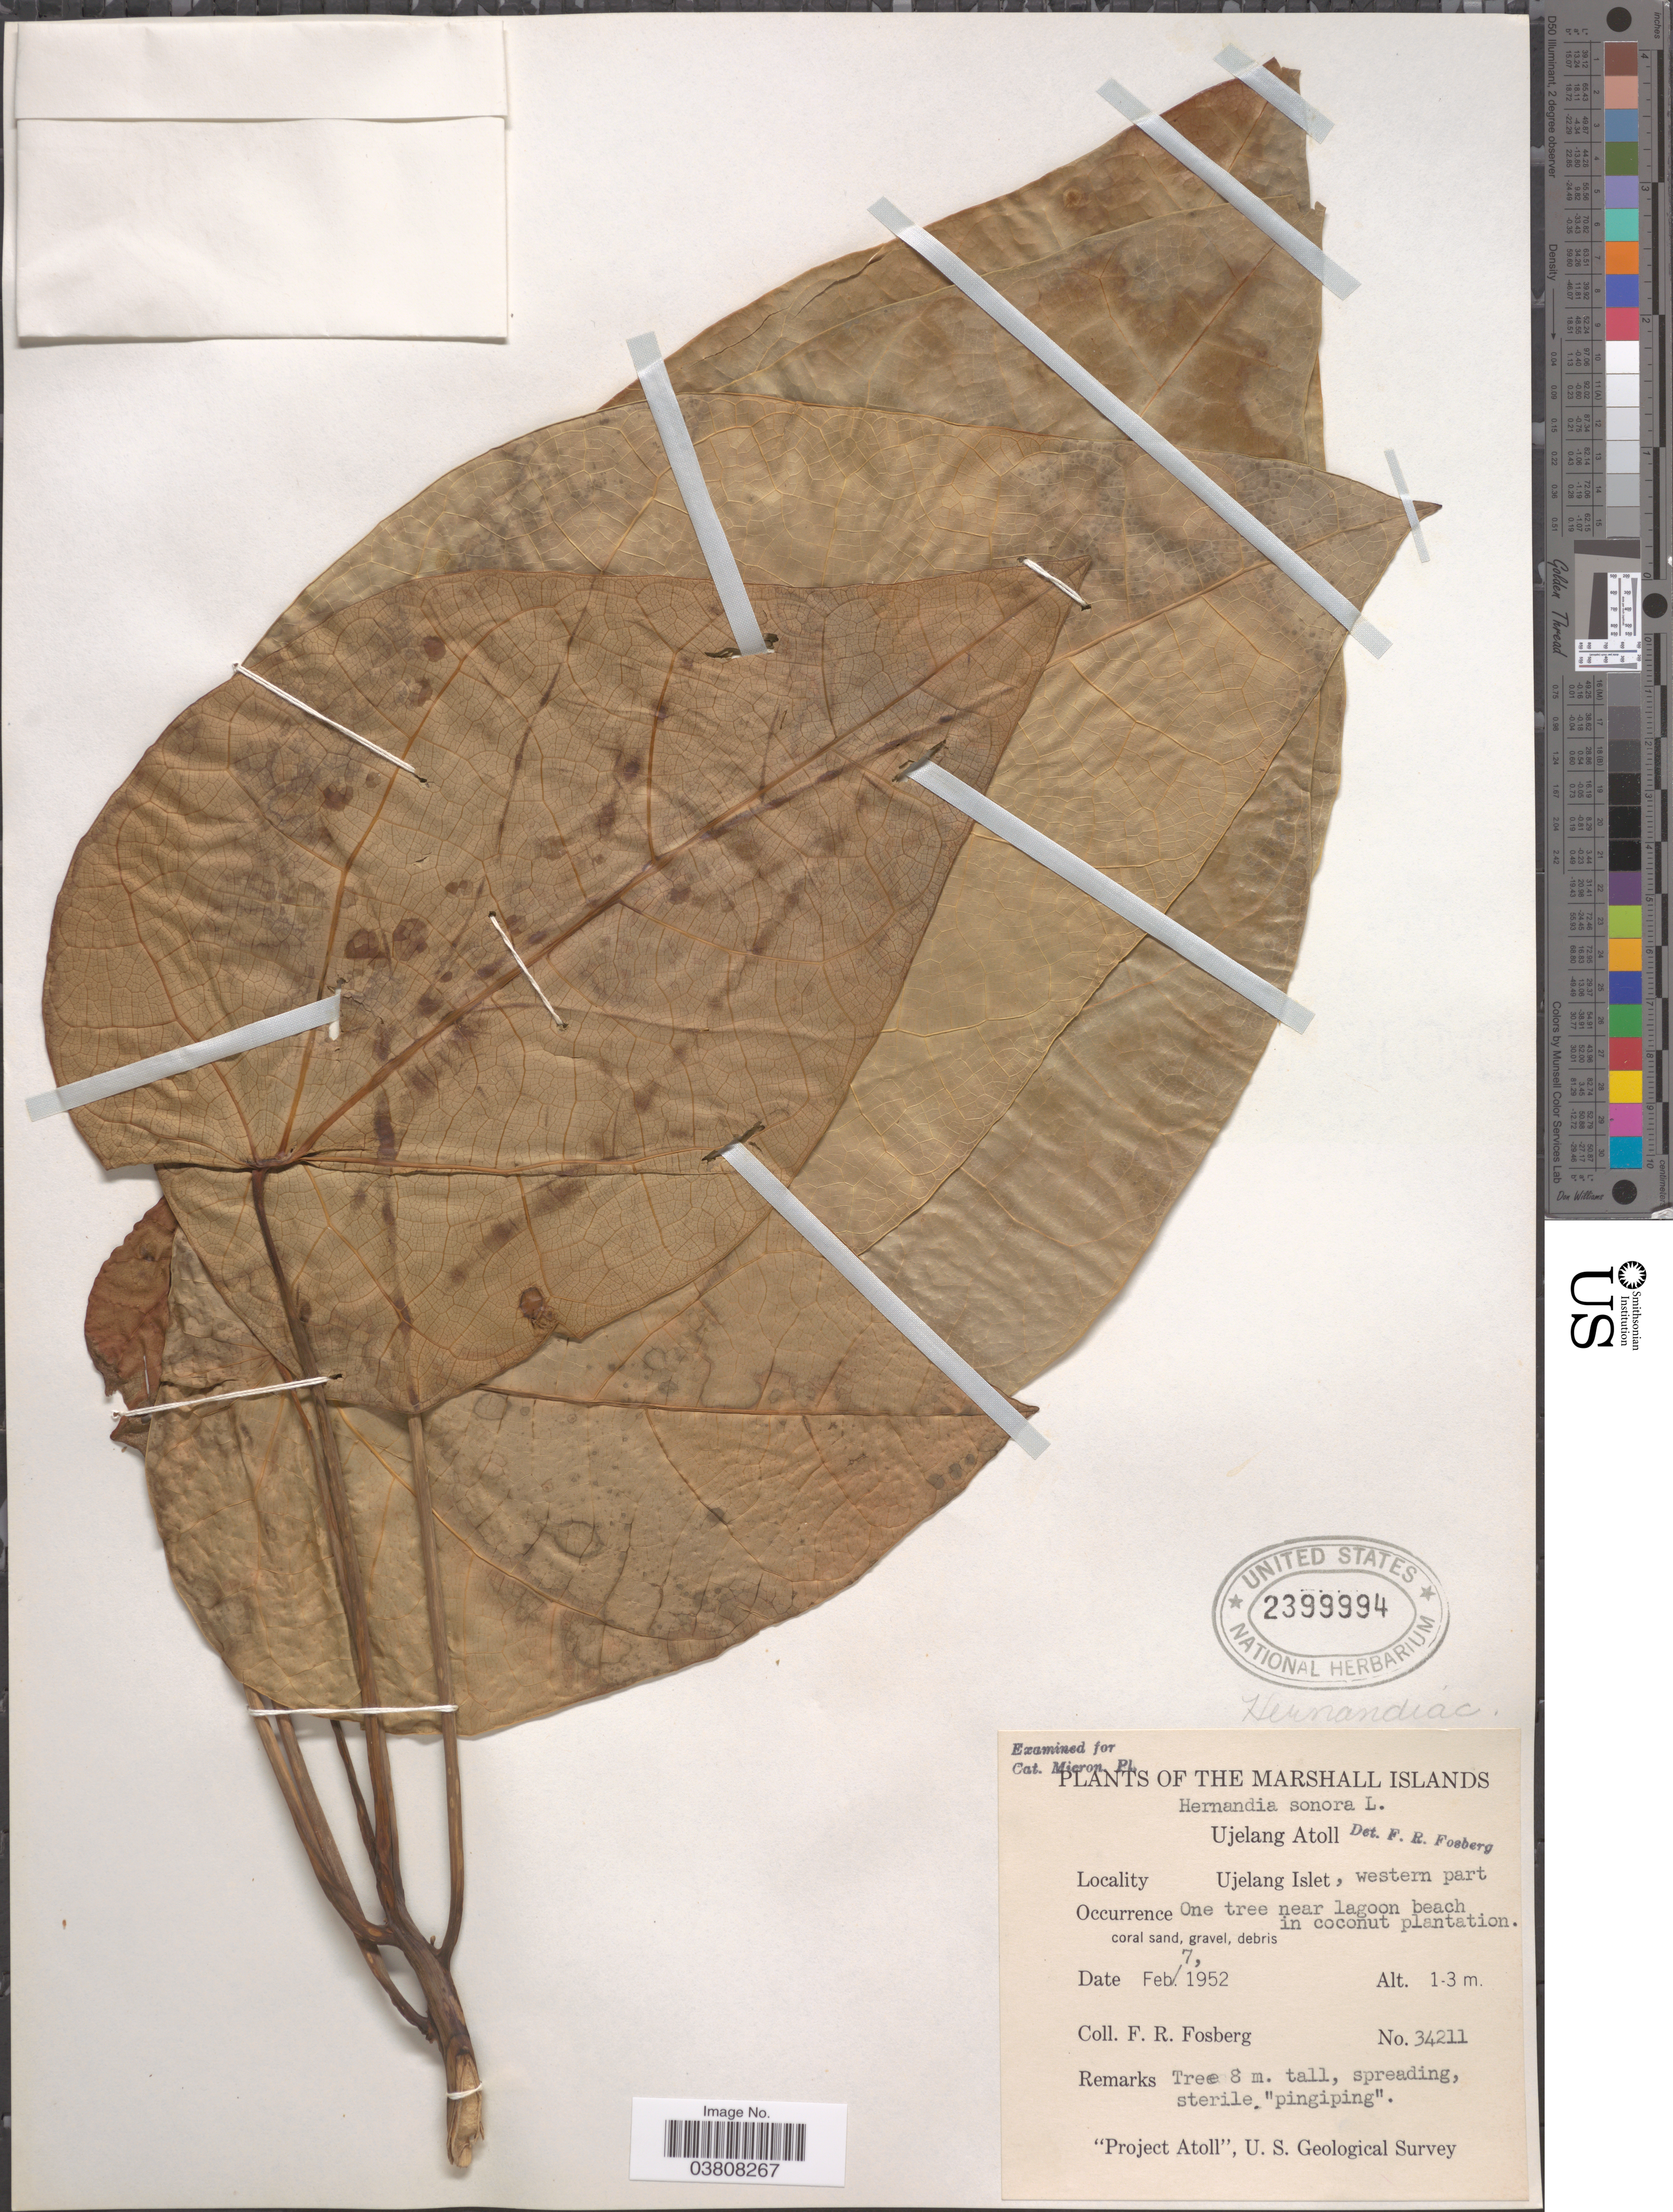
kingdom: Plantae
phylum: Tracheophyta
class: Magnoliopsida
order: Laurales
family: Hernandiaceae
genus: Hernandia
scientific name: Hernandia ovigera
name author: L.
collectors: F. R. Fosberg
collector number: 34211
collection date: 1952-02-07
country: Marshall Islands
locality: Ujelang Atoll. Ujelang Islet, western part. Near lagoon beach in coconut plantation.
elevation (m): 1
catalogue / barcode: US 2399994